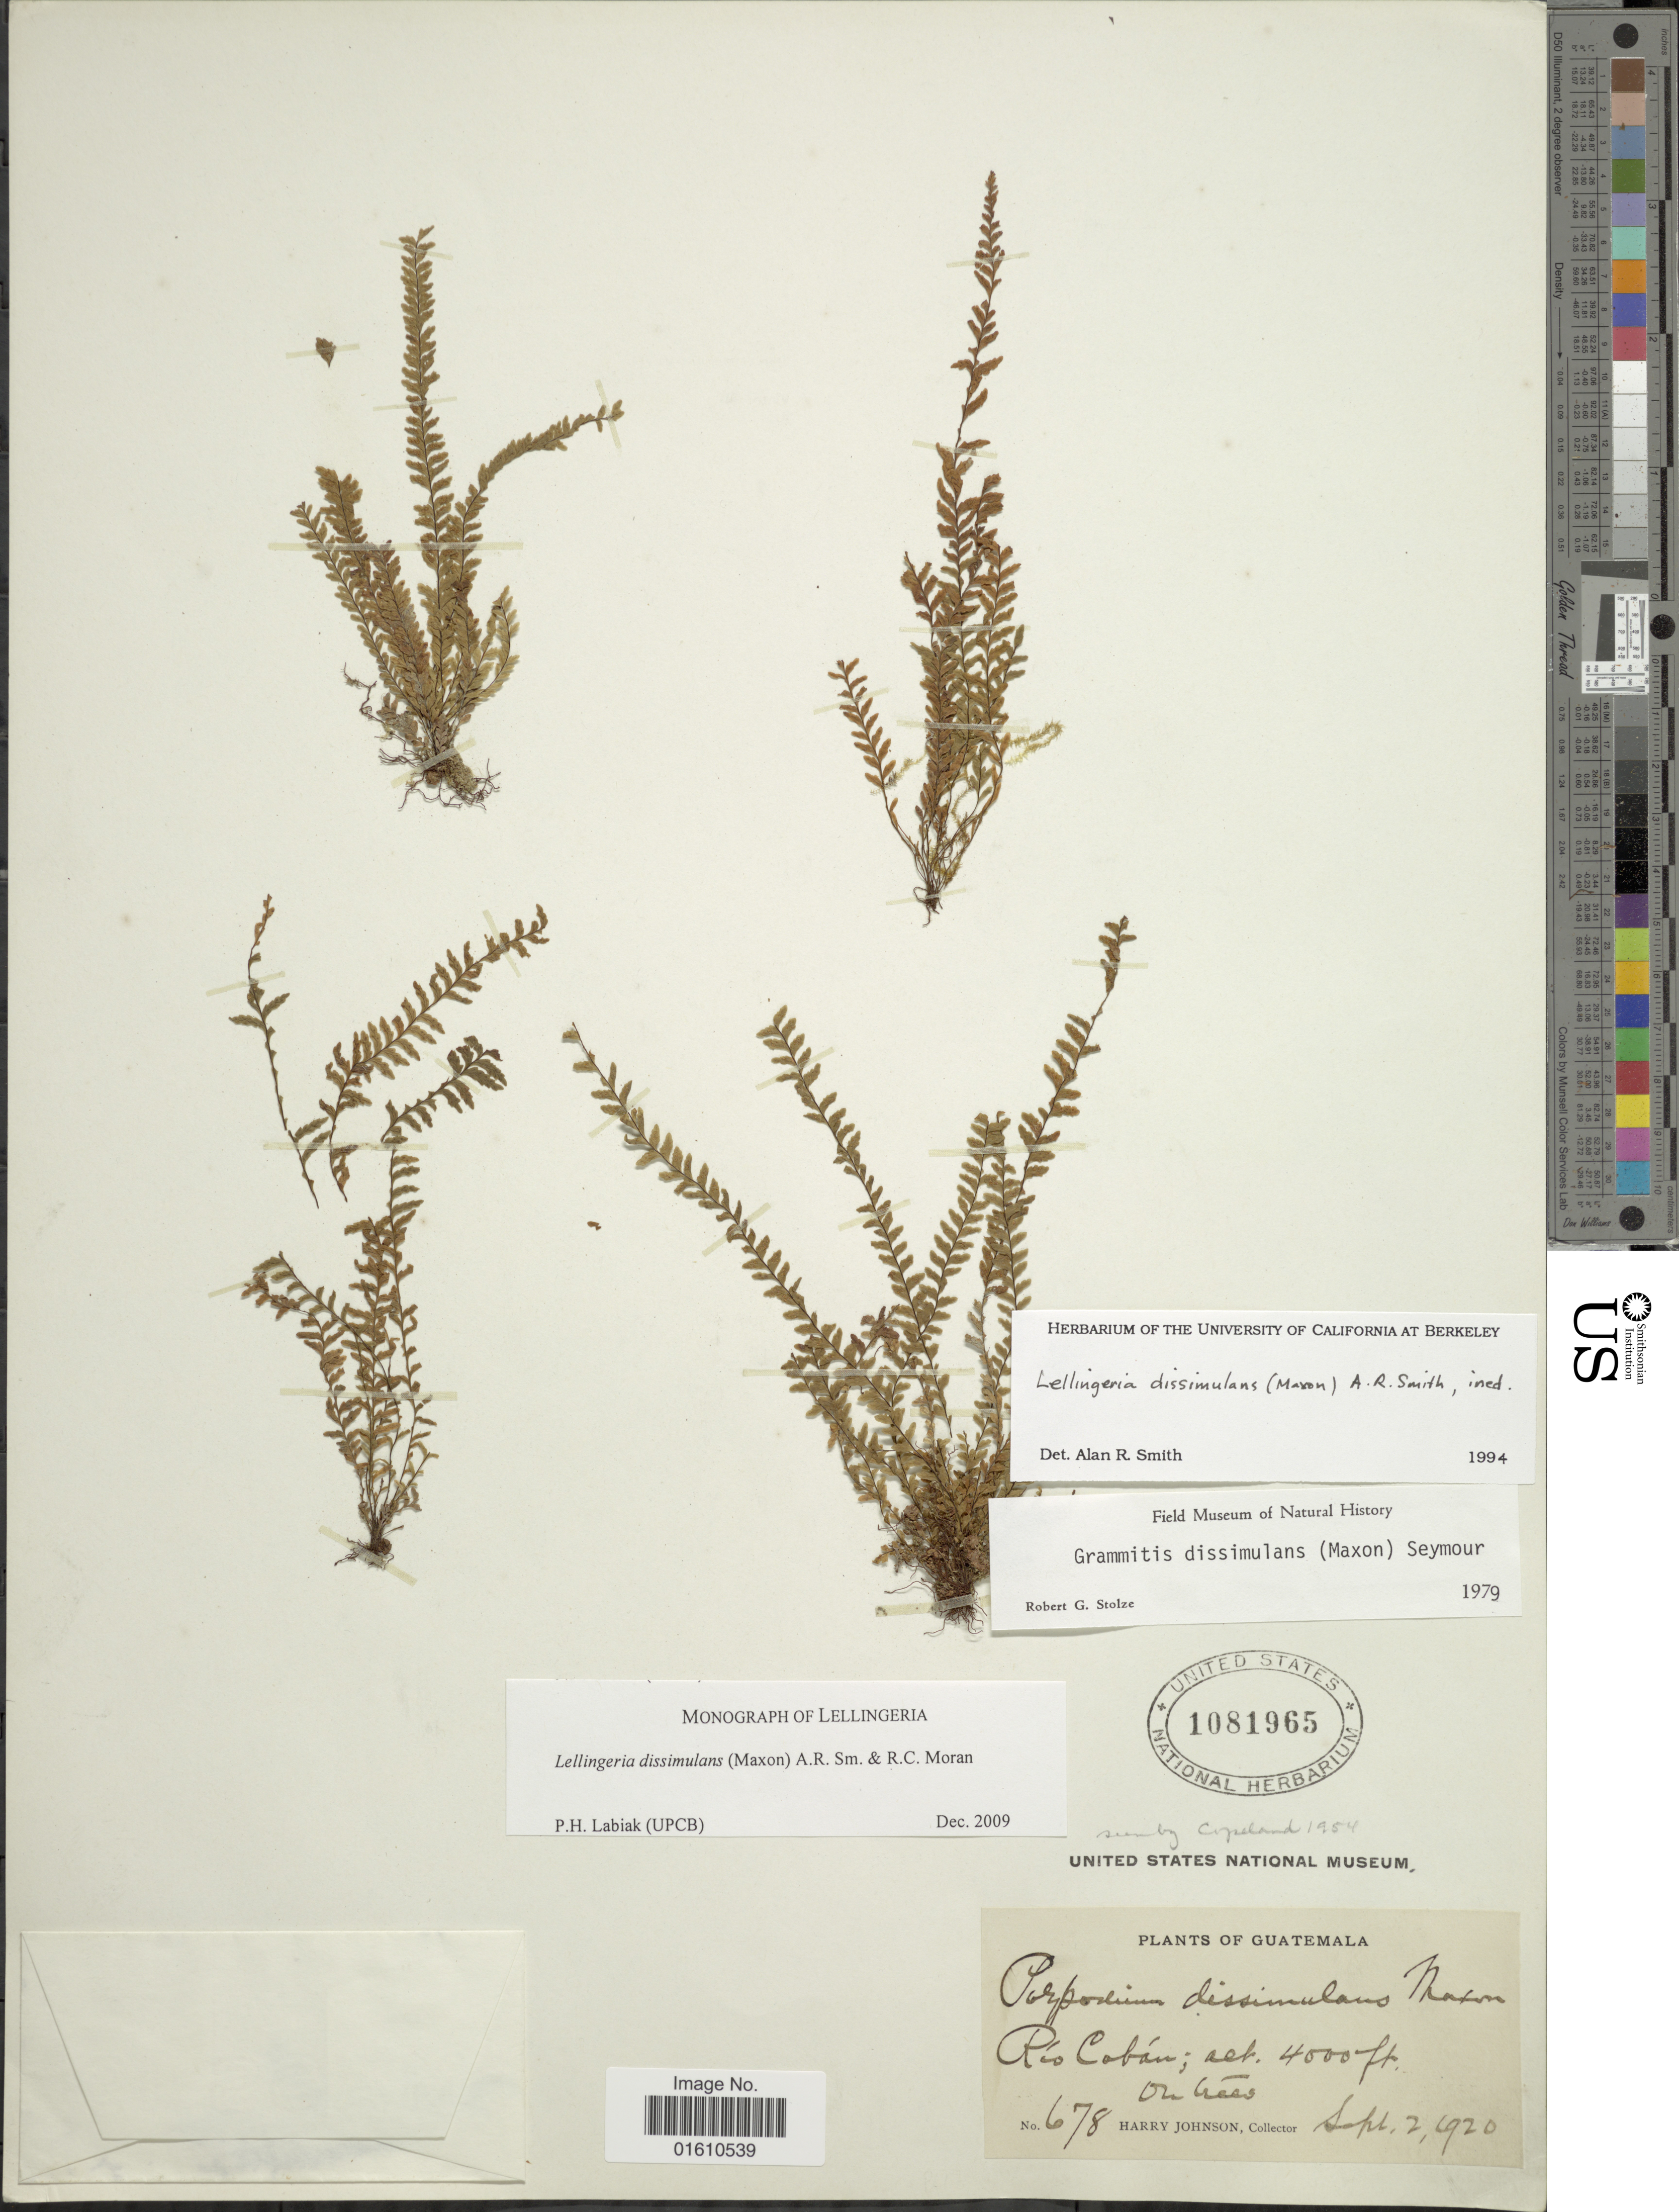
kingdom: Plantae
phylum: Tracheophyta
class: Polypodiopsida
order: Polypodiales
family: Polypodiaceae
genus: Lellingeria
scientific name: Lellingeria dissimulans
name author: (Maxon) A.R. Sm.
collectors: H. Johnson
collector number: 678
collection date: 1920-09-02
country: Guatemala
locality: Rio Coban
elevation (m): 1219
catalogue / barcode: US 1081965